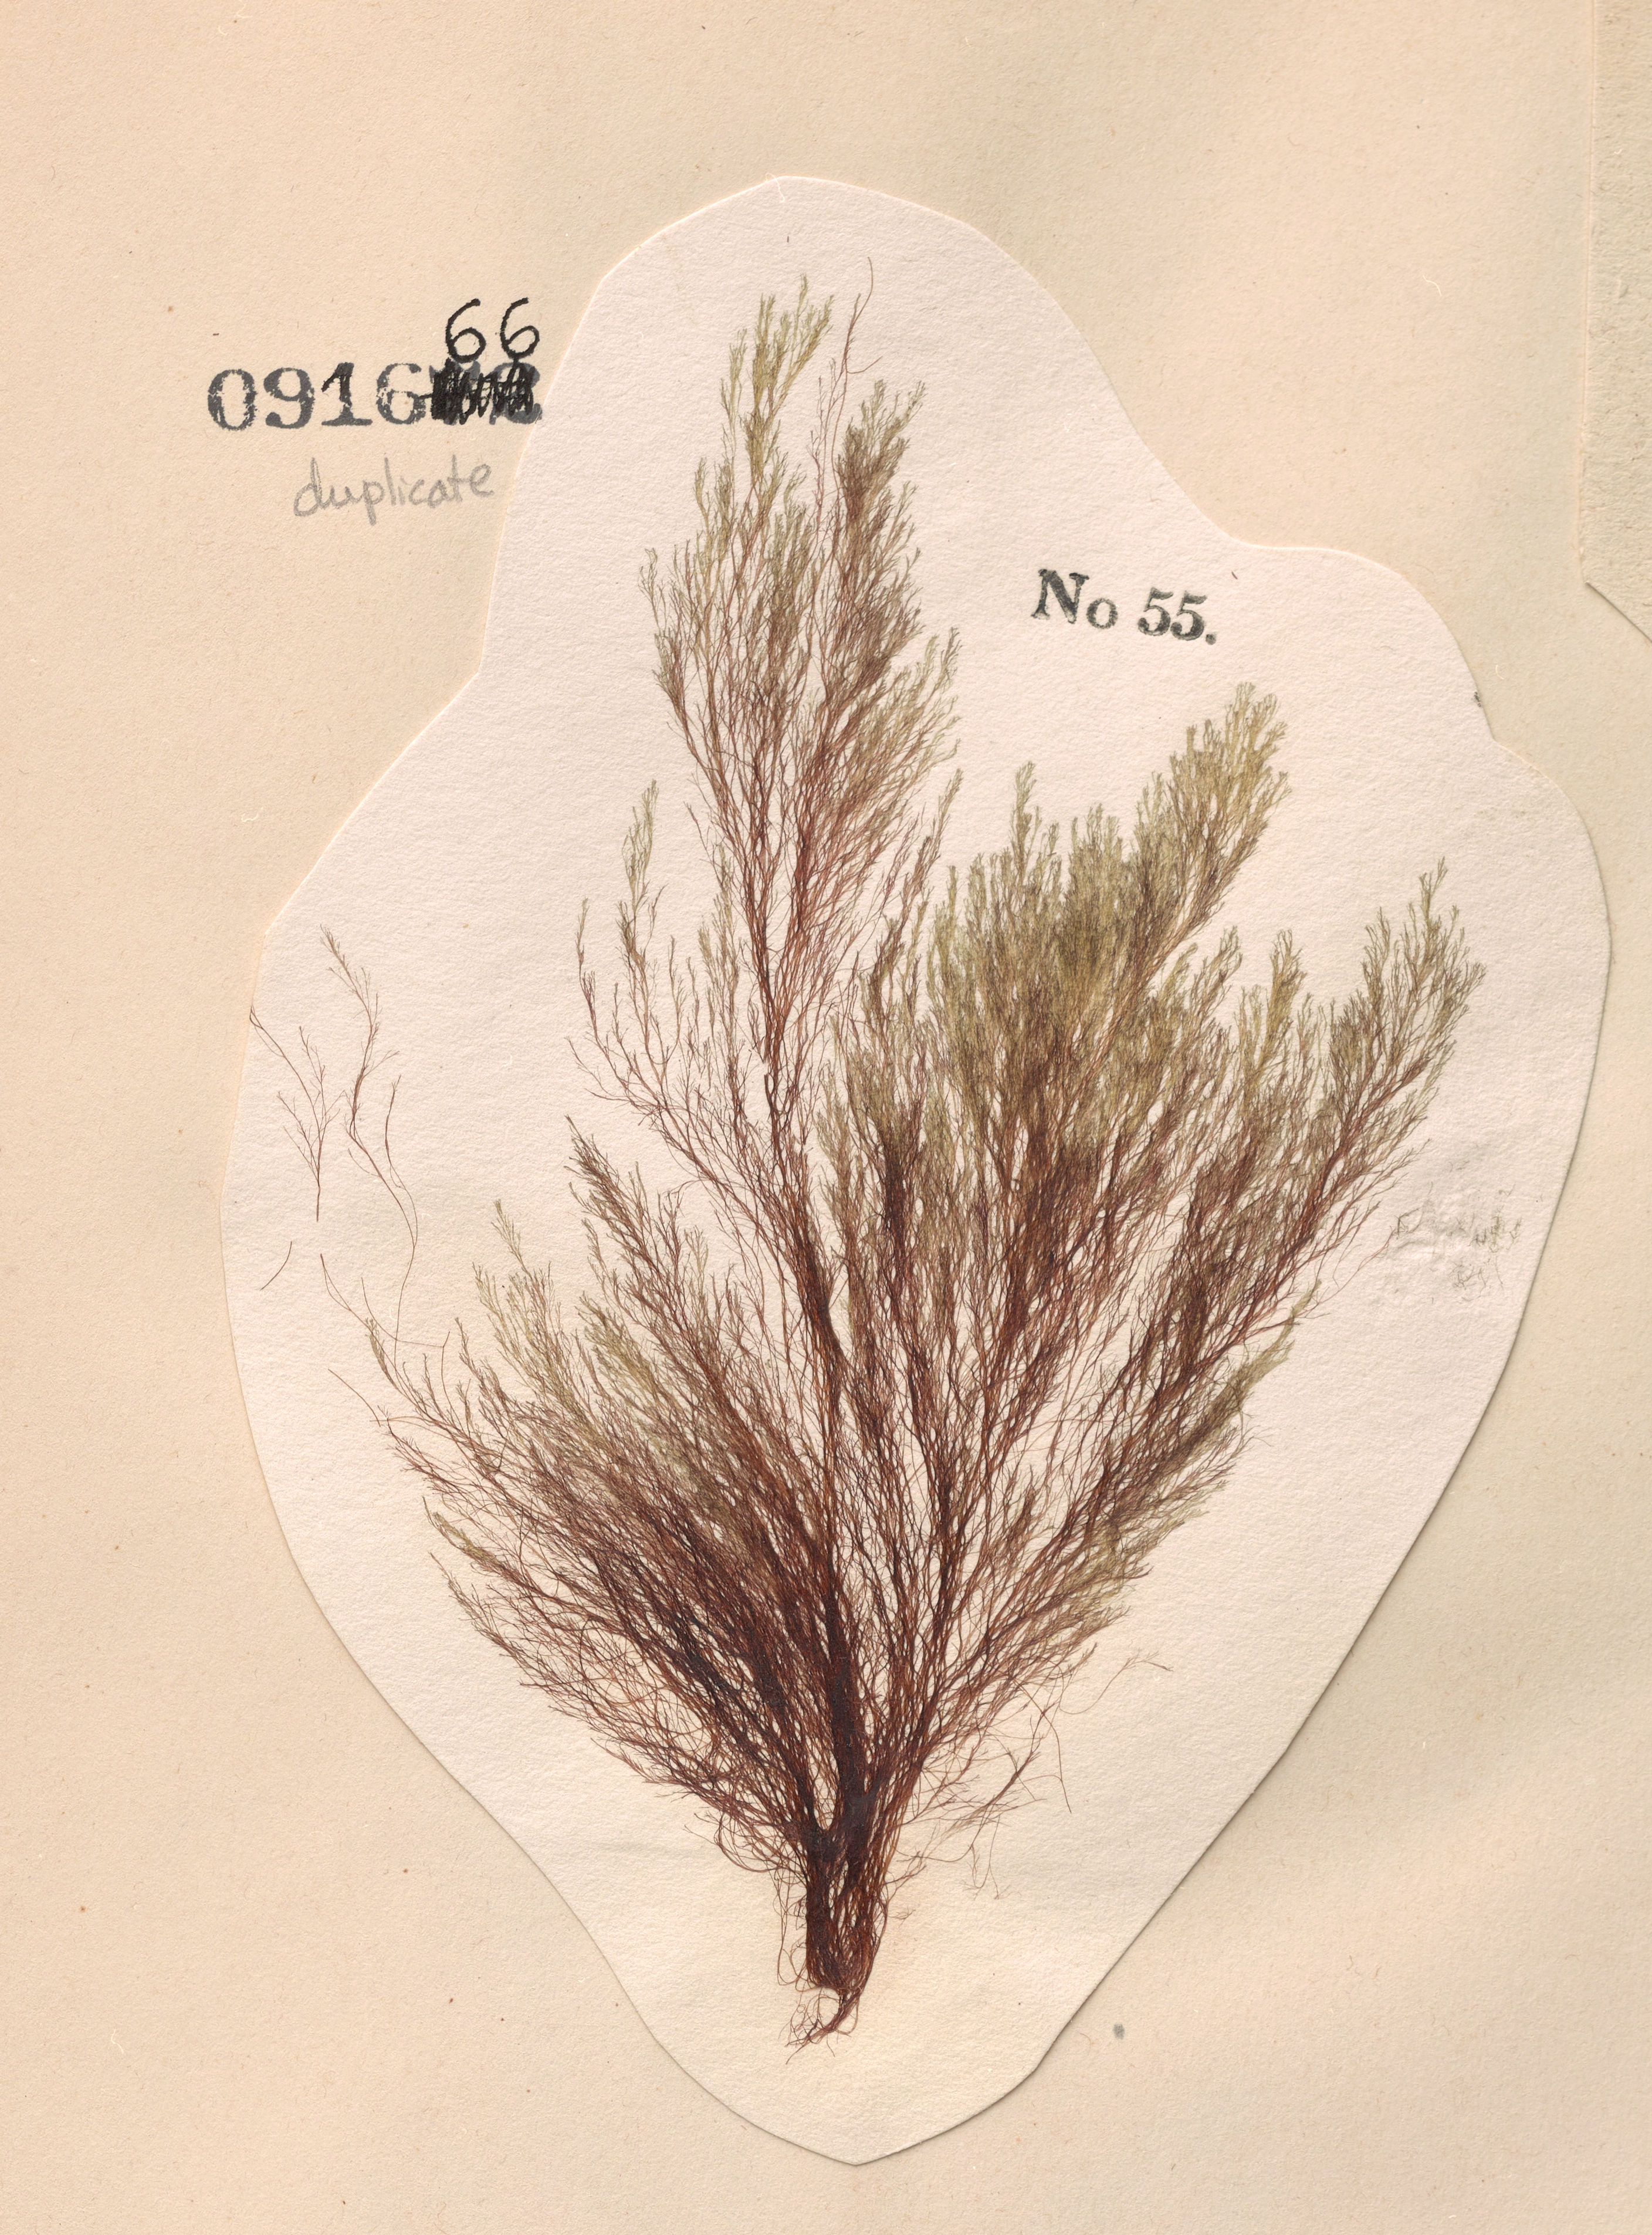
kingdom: Plantae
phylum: Rhodophyta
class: Florideophyceae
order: Ceramiales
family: Rhodomelaceae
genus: Polysiphonia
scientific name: Polysiphonia stricta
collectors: C. Durant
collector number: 55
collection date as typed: May 1850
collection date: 1850-05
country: United States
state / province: New York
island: Staten Island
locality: Hurlgate, Fort Hamilton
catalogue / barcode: US 91666